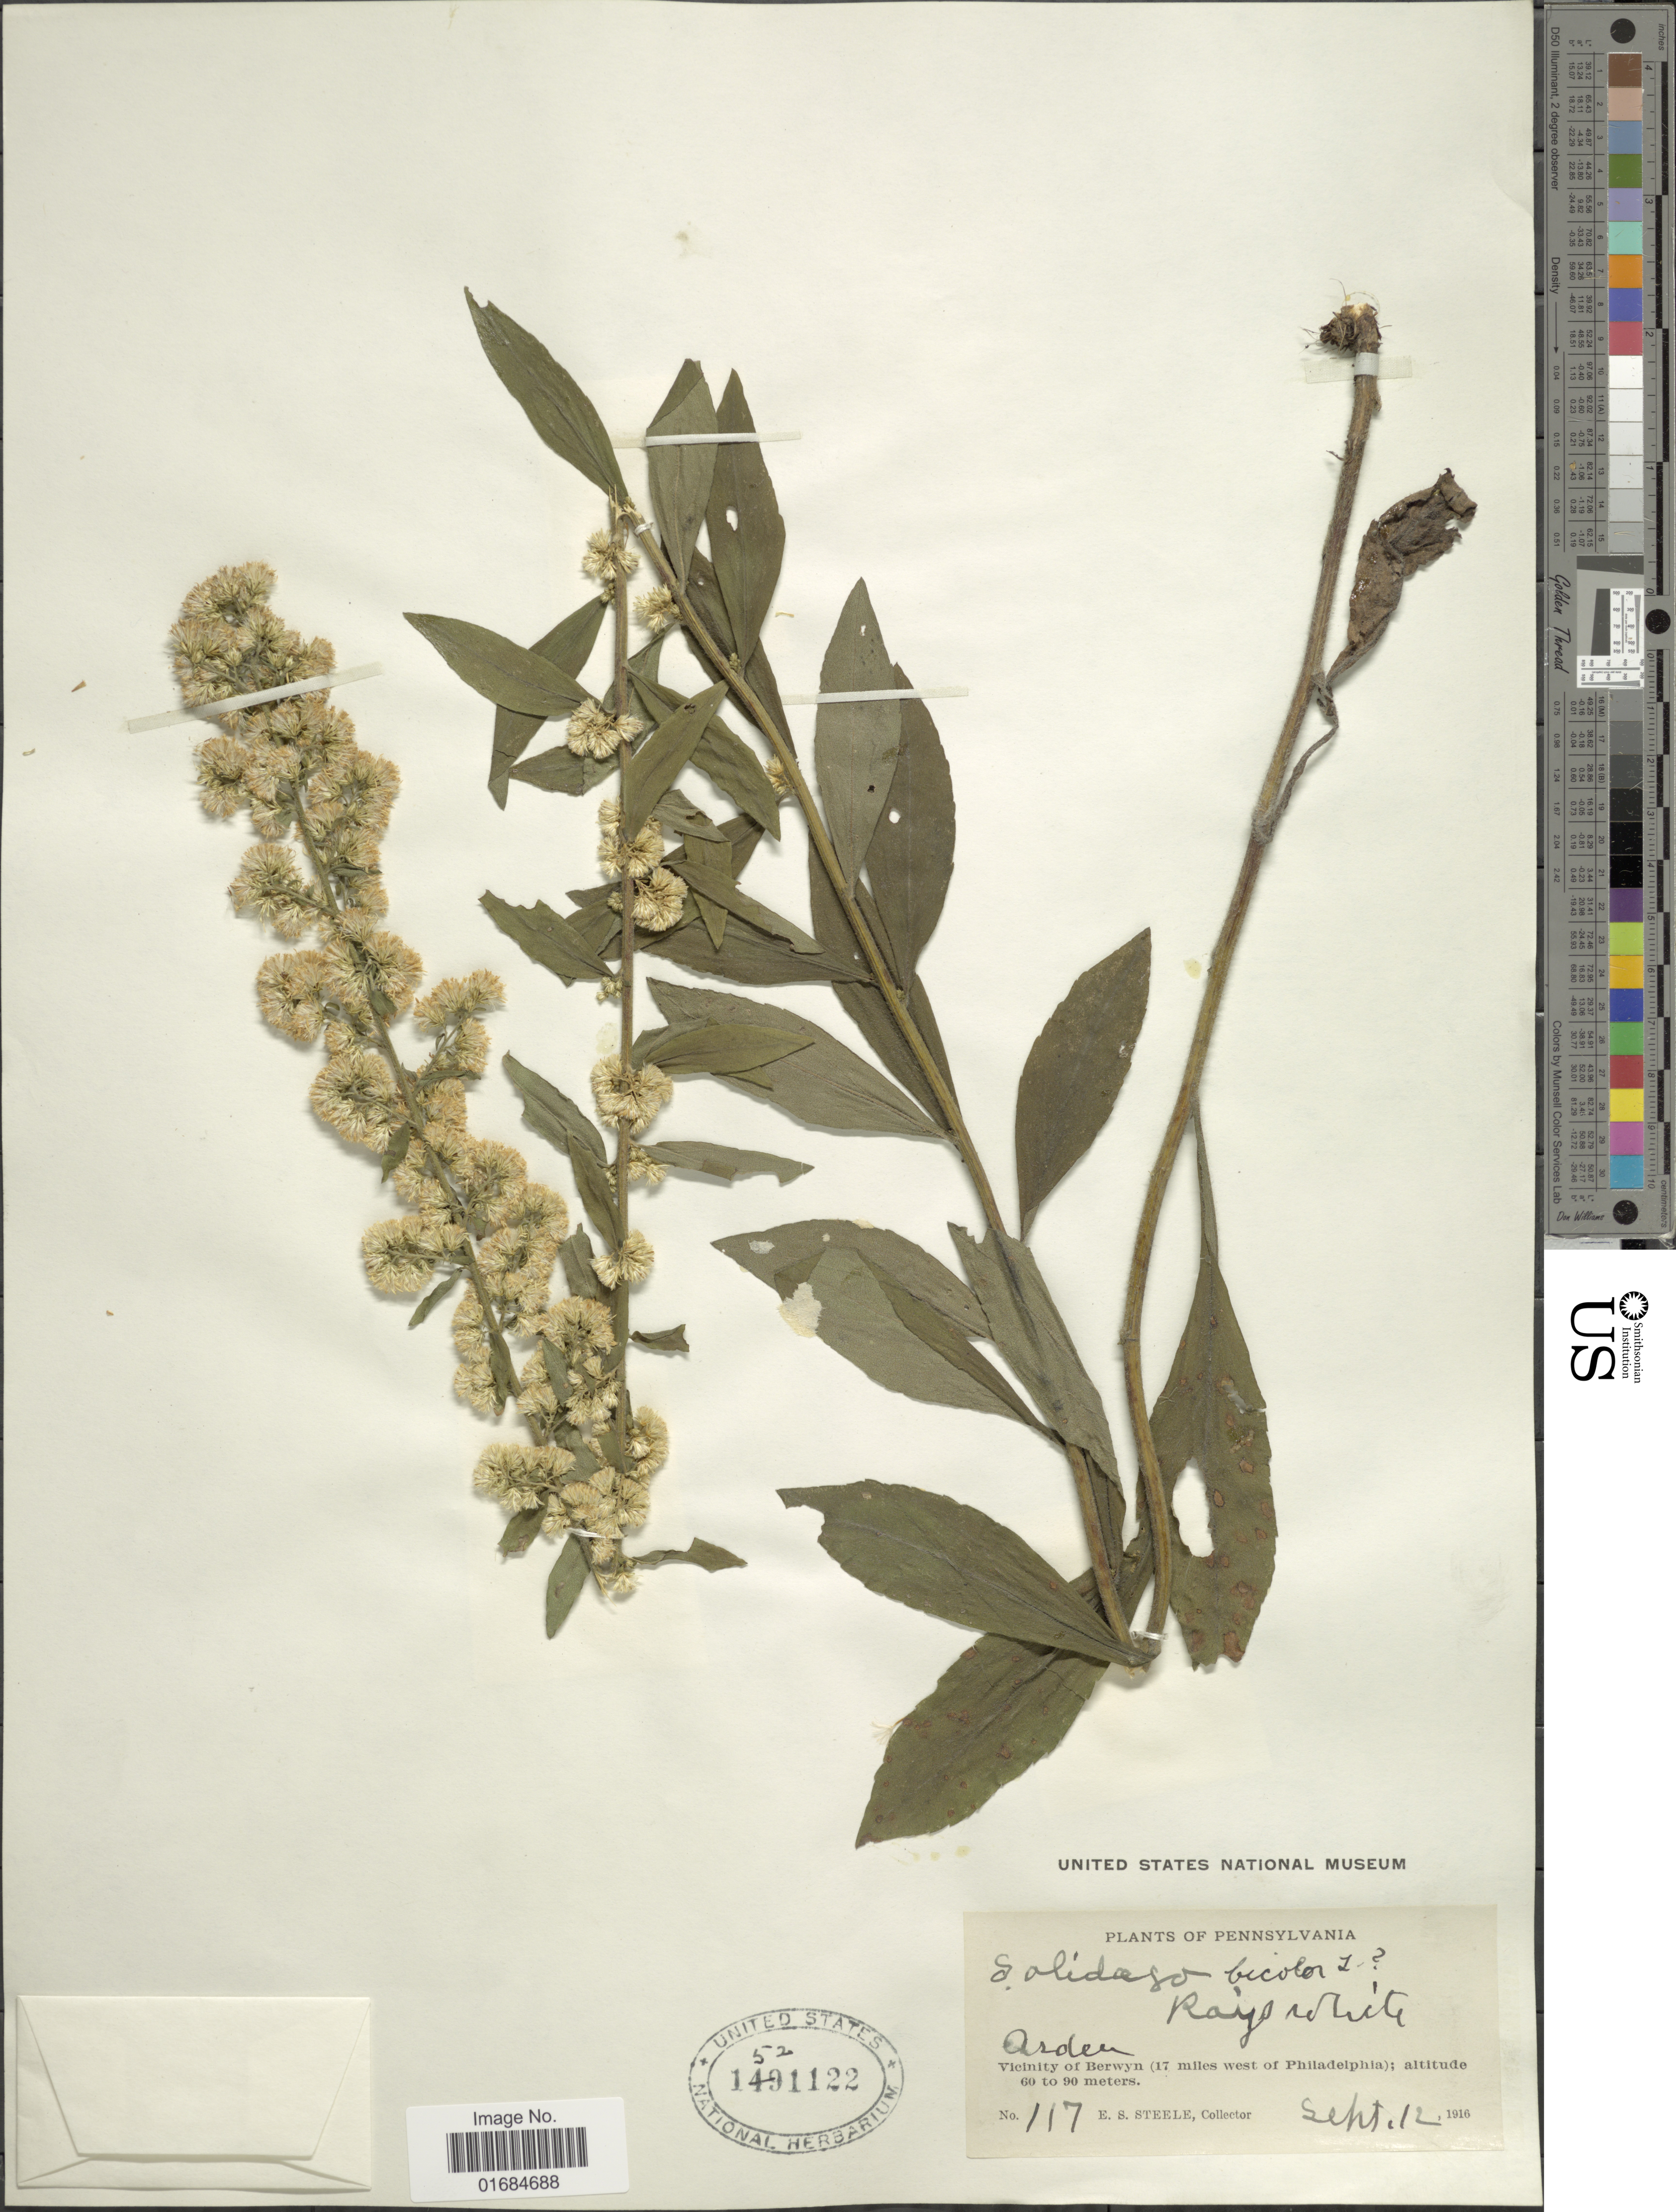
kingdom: Plantae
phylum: Tracheophyta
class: Magnoliopsida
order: Asterales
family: Asteraceae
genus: Solidago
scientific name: Solidago bicolor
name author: L.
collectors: E. Steele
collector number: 117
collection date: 1916-09-12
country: United States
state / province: Pennsylvania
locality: Vicinity of Berwyn (17 miles west of Philadelphia).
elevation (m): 60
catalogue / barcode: US 1521122